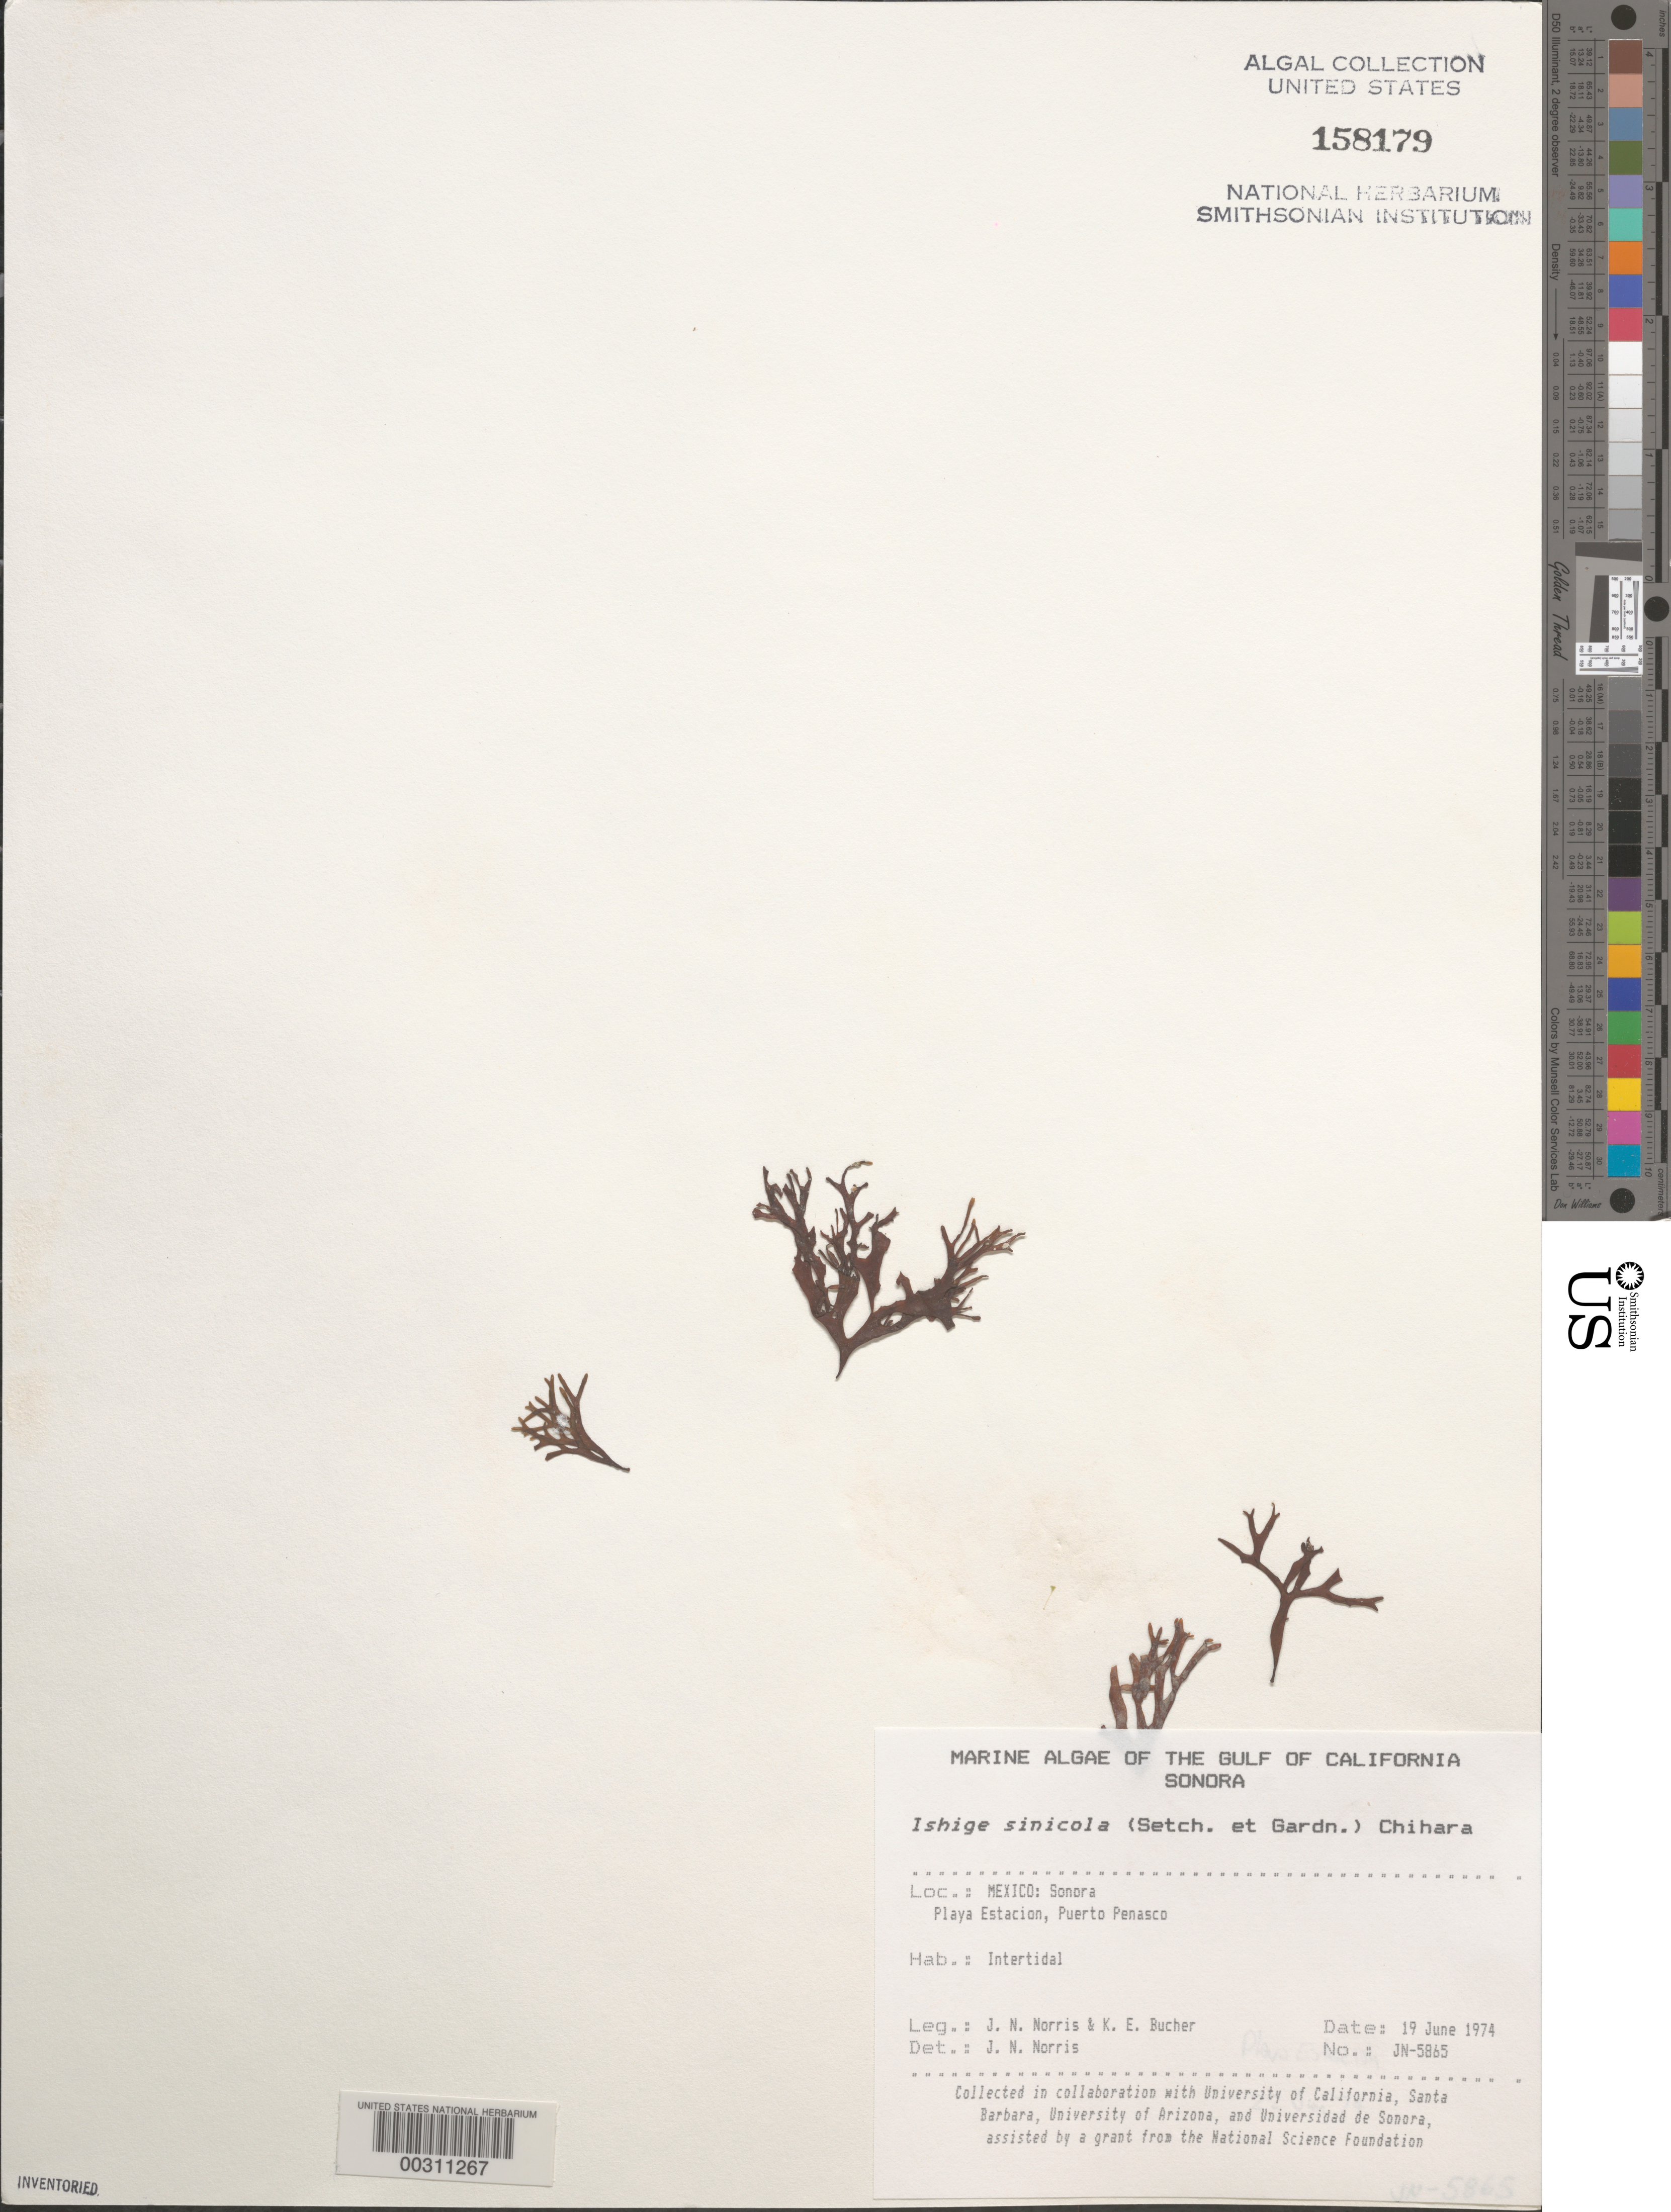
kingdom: Chromista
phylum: Ochrophyta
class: Phaeophyceae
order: Ishigeales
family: Ishigeaceae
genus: Ishige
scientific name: Ishige sinicola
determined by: Norris, James N.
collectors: J. N. Norris & K. E. Bucher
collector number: JN-5865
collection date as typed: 19 Jun 1974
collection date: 1974-06-19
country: Mexico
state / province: Sonora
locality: Playa Estacion, Puerto Penasco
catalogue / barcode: US 158179